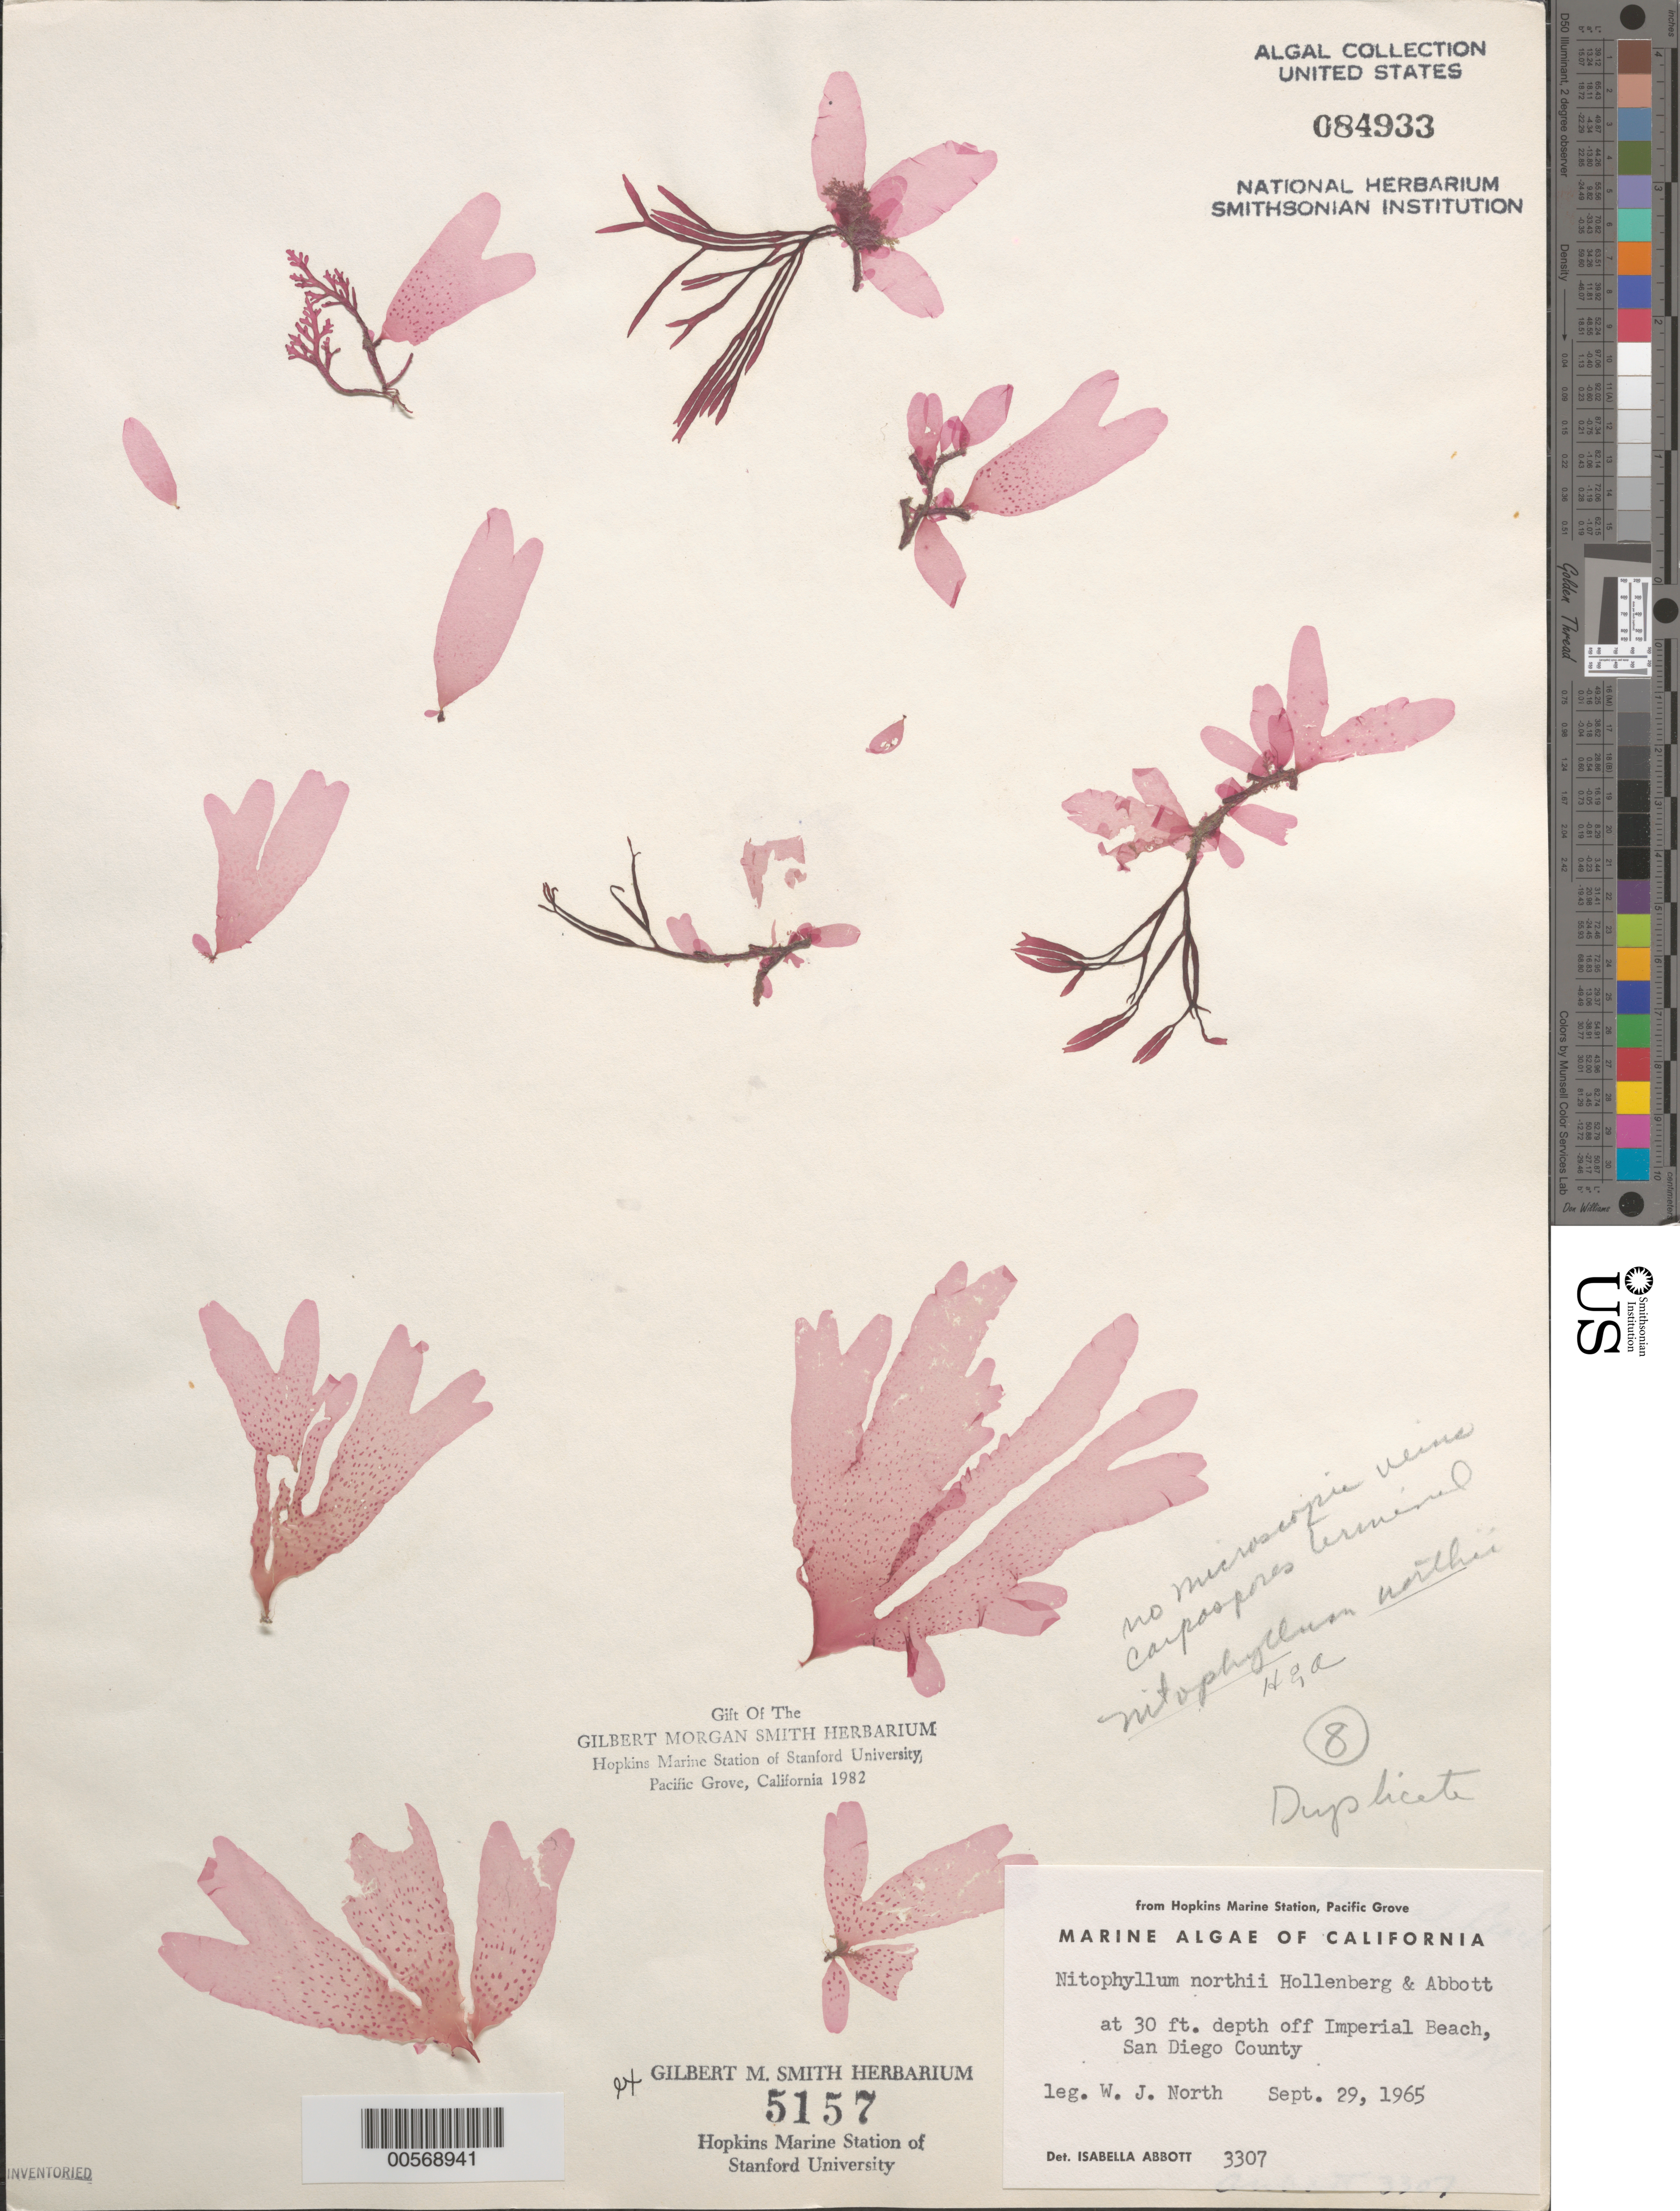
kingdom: Plantae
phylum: Rhodophyta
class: Florideophyceae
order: Ceramiales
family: Delesseriaceae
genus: Nitophyllum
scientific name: Nitophyllum northii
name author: Hollenb. & I.A. Abbott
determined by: Abbott, Isabella A.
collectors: W. North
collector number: IAA 3307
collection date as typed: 29 Sep 1965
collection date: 1965-09-29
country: United States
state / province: California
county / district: San Diego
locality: Off Imperial Beach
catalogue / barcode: US 84933